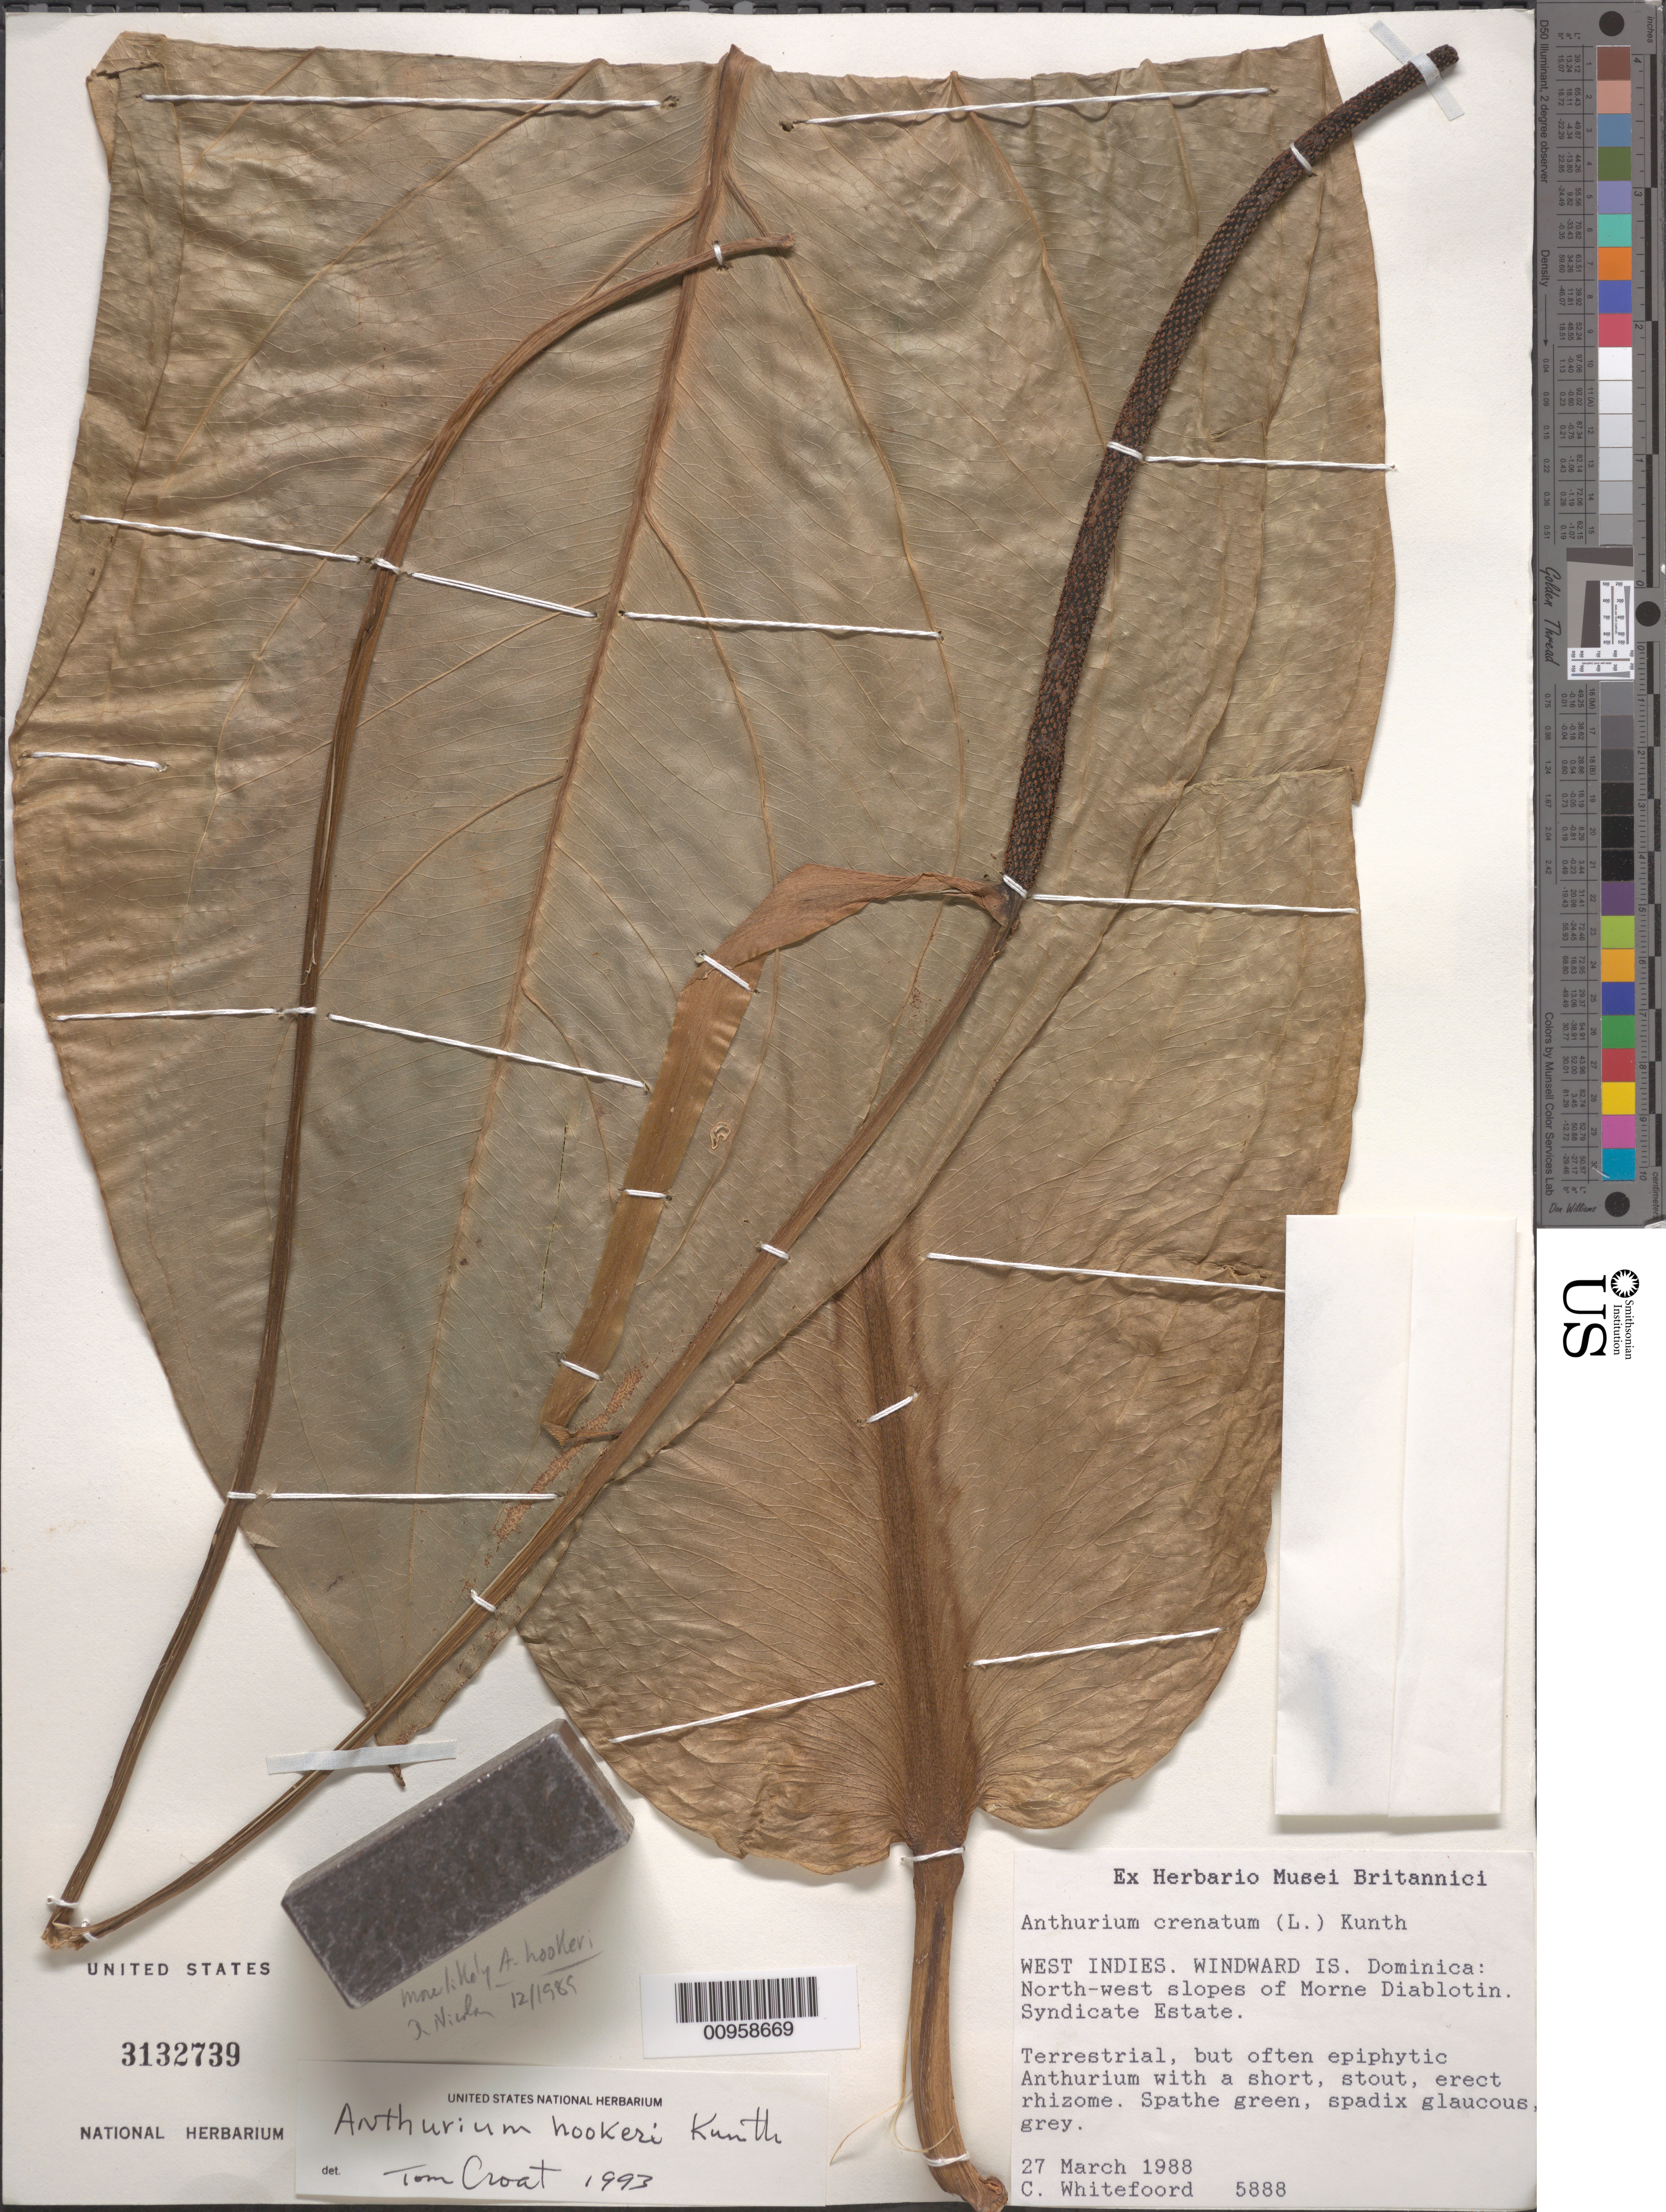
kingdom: Plantae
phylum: Tracheophyta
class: Liliopsida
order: Alismatales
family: Araceae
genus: Anthurium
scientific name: Anthurium hookeri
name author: Kunth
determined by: Croat, Thomas B., Missouri Botanical Garden (MO)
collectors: C. Whitefoord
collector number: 5888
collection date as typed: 27 Mar 1988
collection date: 1988-03-27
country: Dominica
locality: Northwest slopes of Morne Diablotin, Syndicate Estate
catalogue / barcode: US 3132739